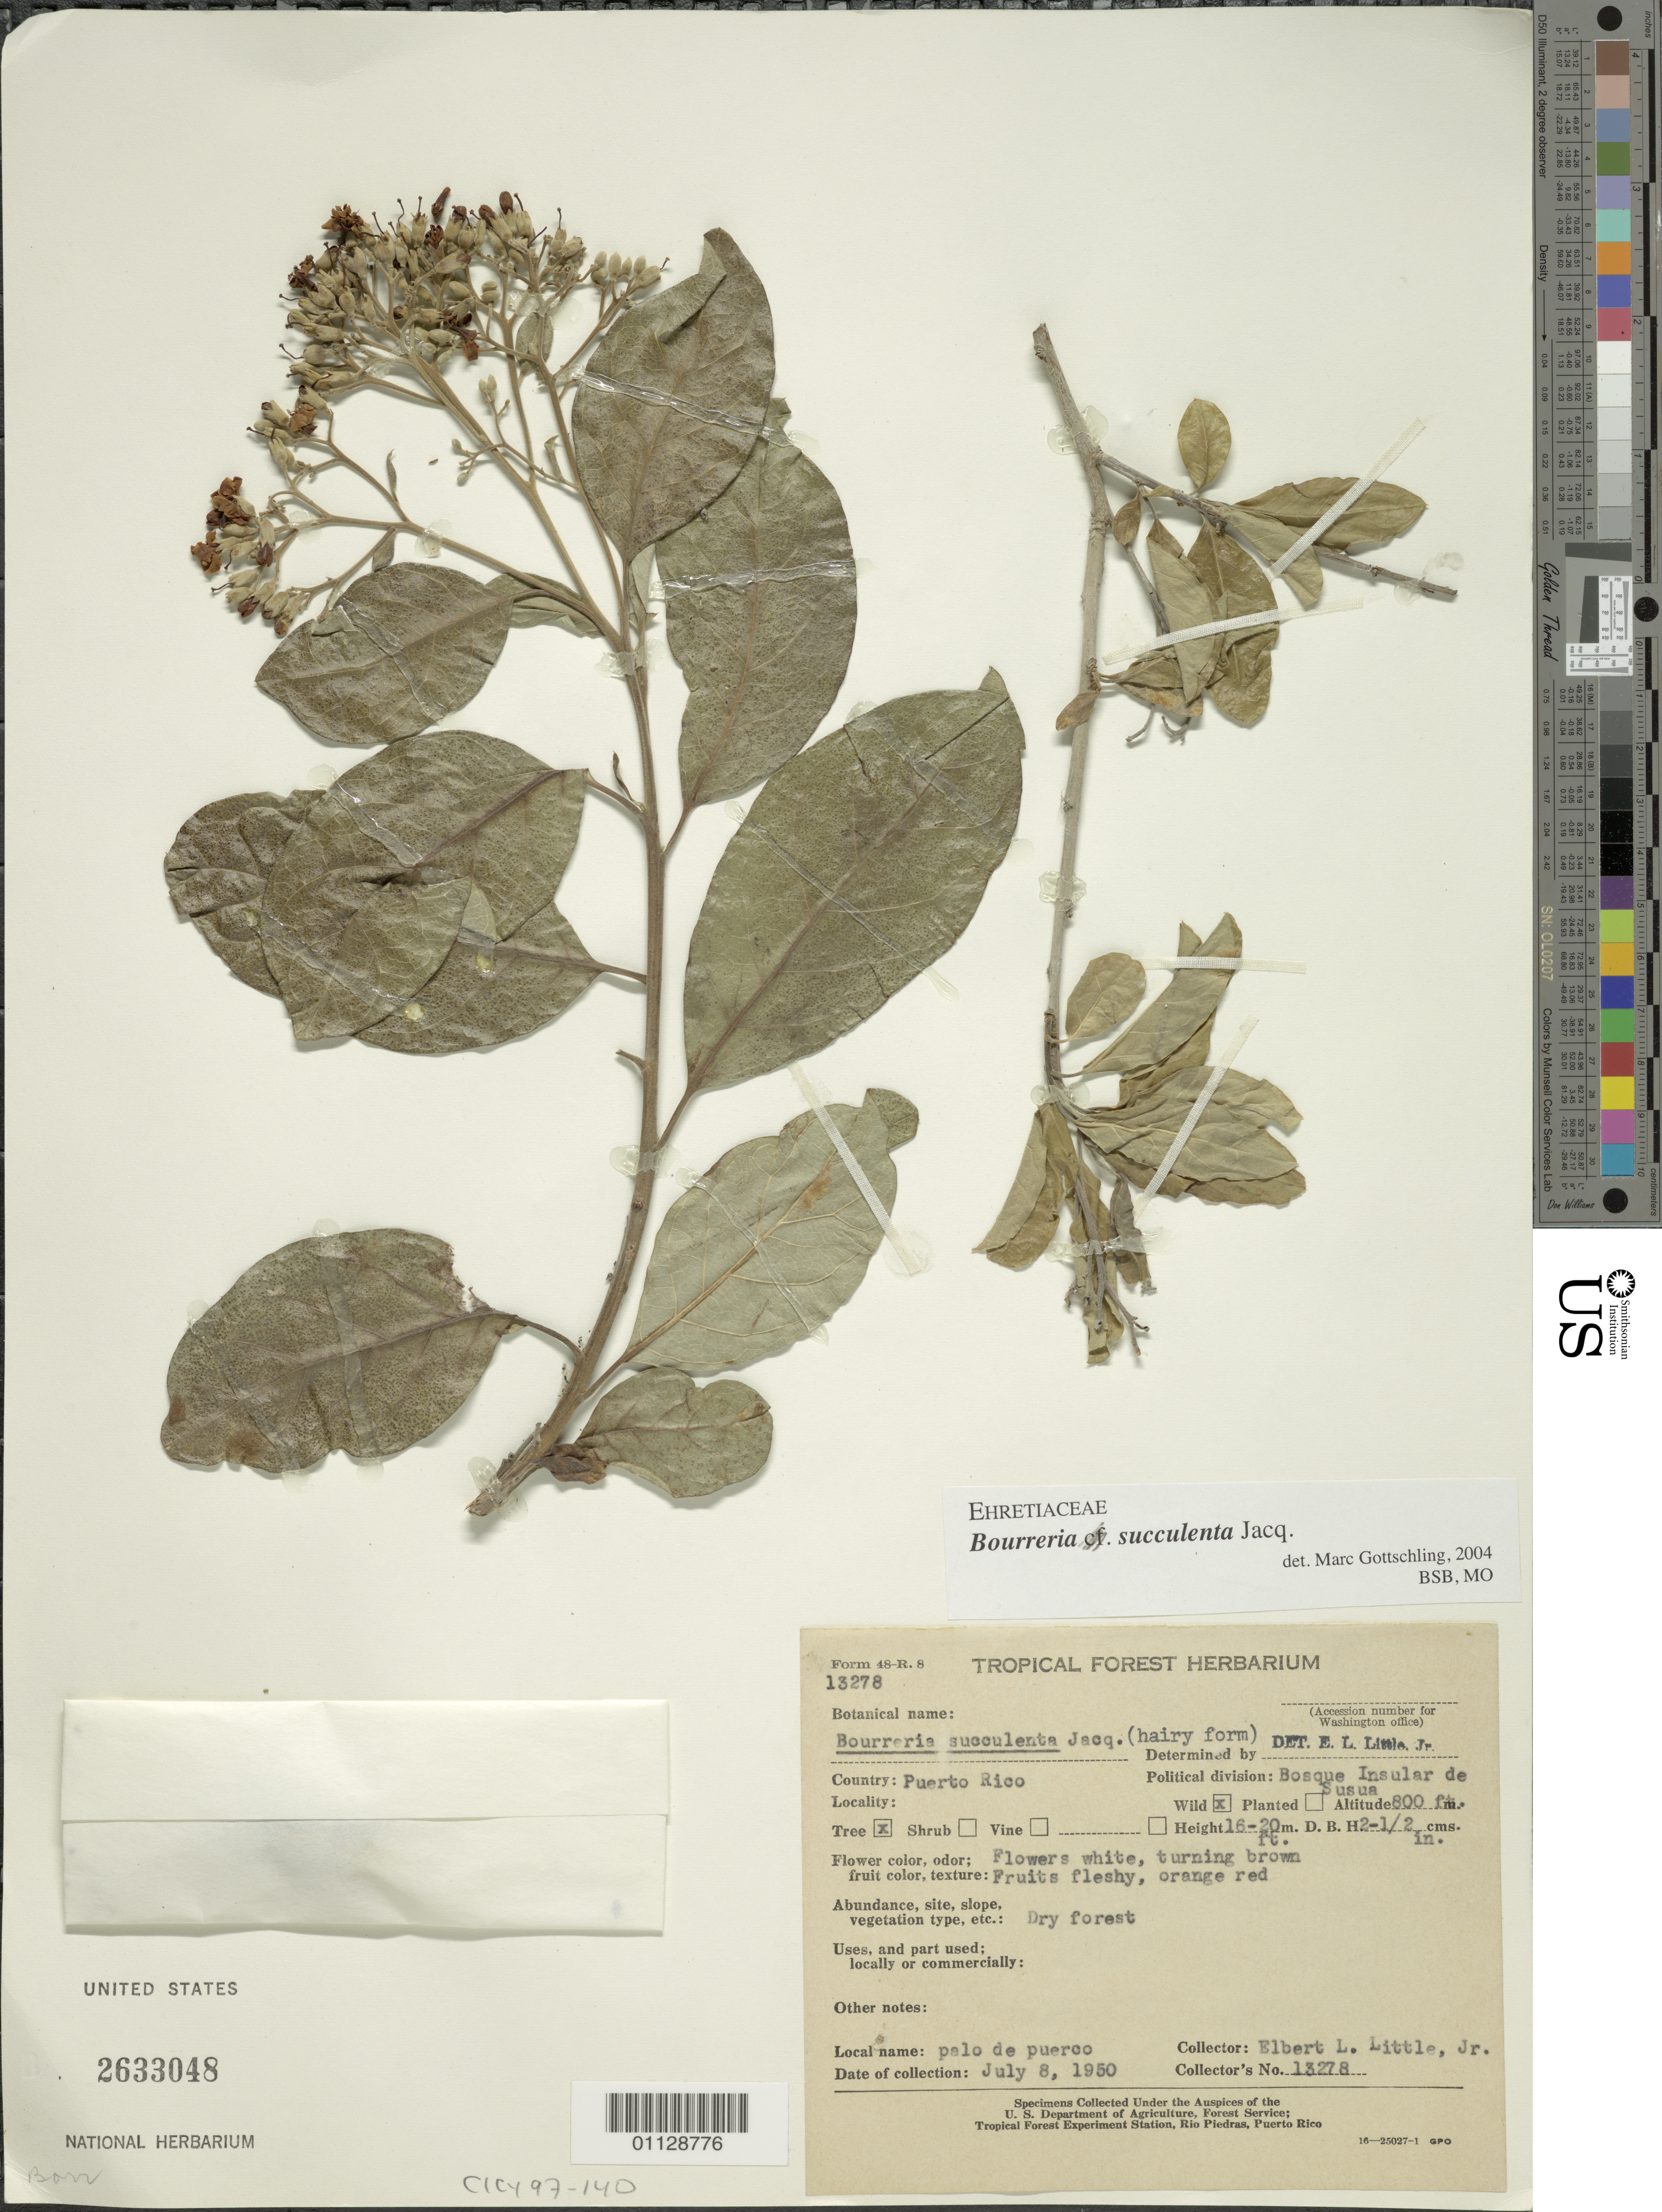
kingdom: Plantae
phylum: Tracheophyta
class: Magnoliopsida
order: Boraginales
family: Ehretiaceae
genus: Bourreria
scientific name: Bourreria succulenta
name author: Jacq.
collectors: E. L. Little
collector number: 13278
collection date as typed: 08 Jul 1950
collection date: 1950-07-08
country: Puerto Rico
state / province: San Juan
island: Puerto Rico I.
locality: Dry Forest, Palo de Puerco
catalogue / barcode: US 2633048